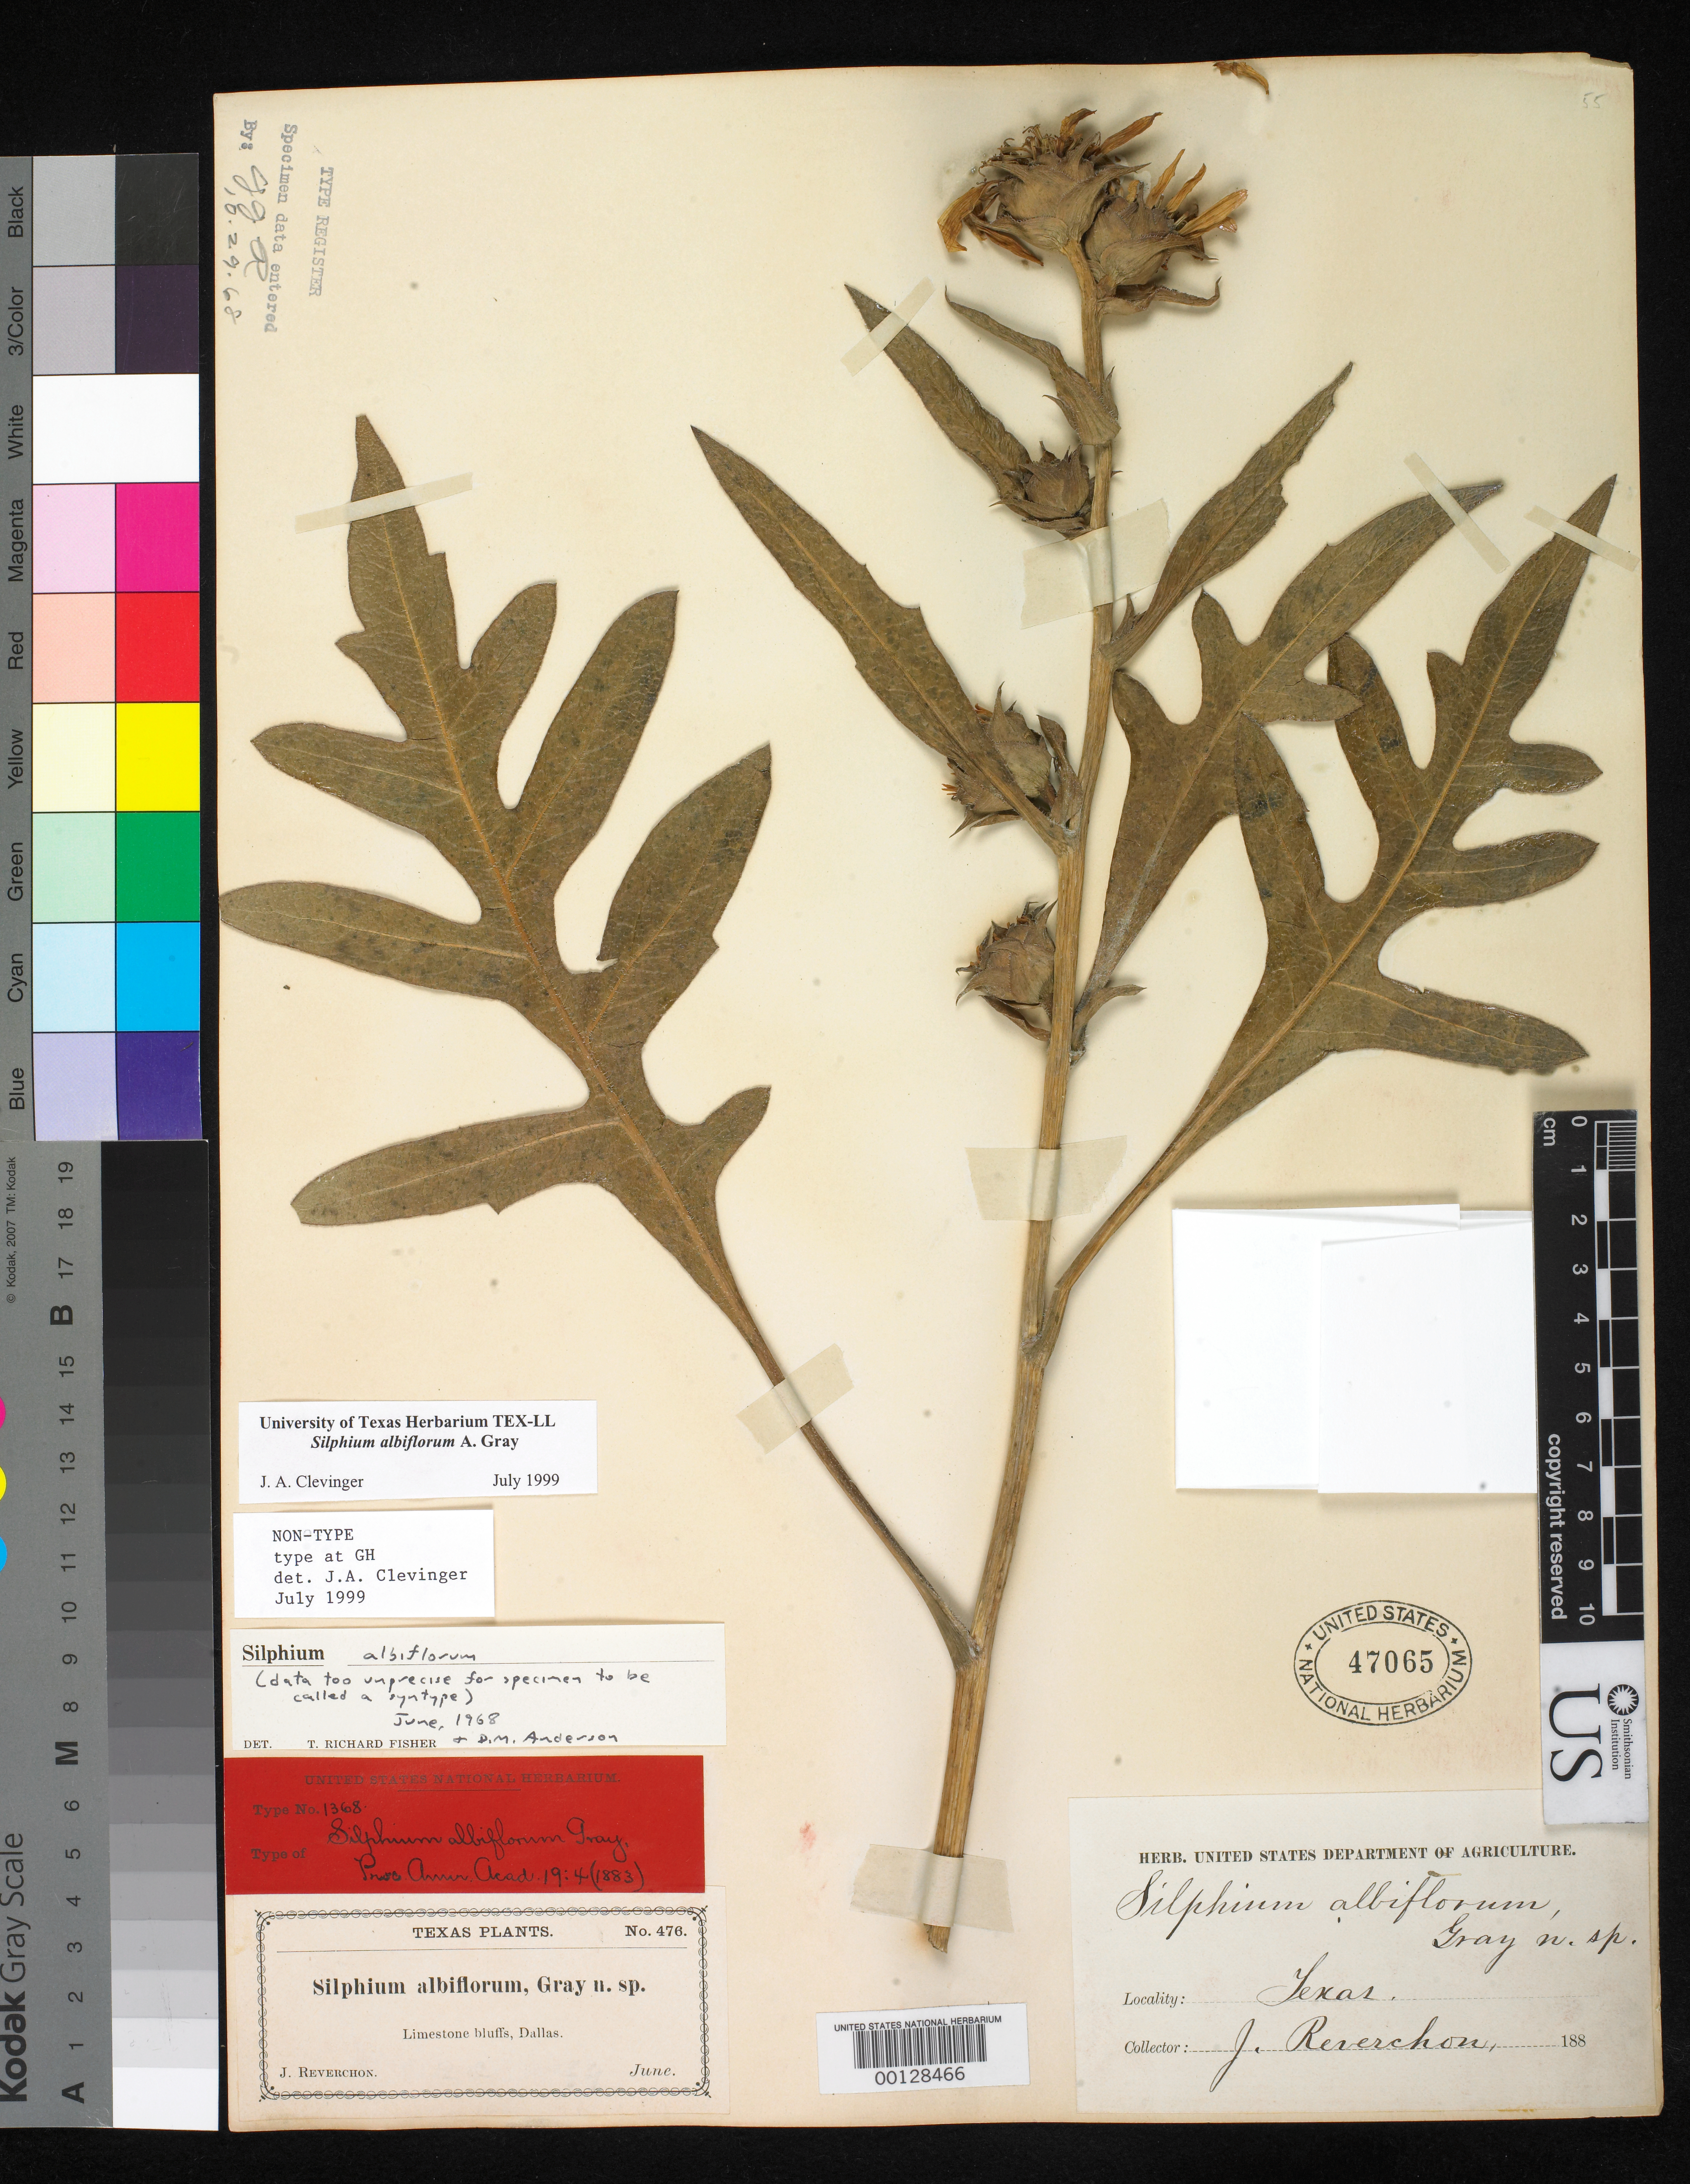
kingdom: Plantae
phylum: Tracheophyta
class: Magnoliopsida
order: Asterales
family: Asteraceae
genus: Silphium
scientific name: Silphium albiflorum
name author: A. Gray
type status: Type Collection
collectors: J. Reverchon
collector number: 476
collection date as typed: Jun 188-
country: United States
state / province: Texas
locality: Limestone bluffs.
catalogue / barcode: US 47065